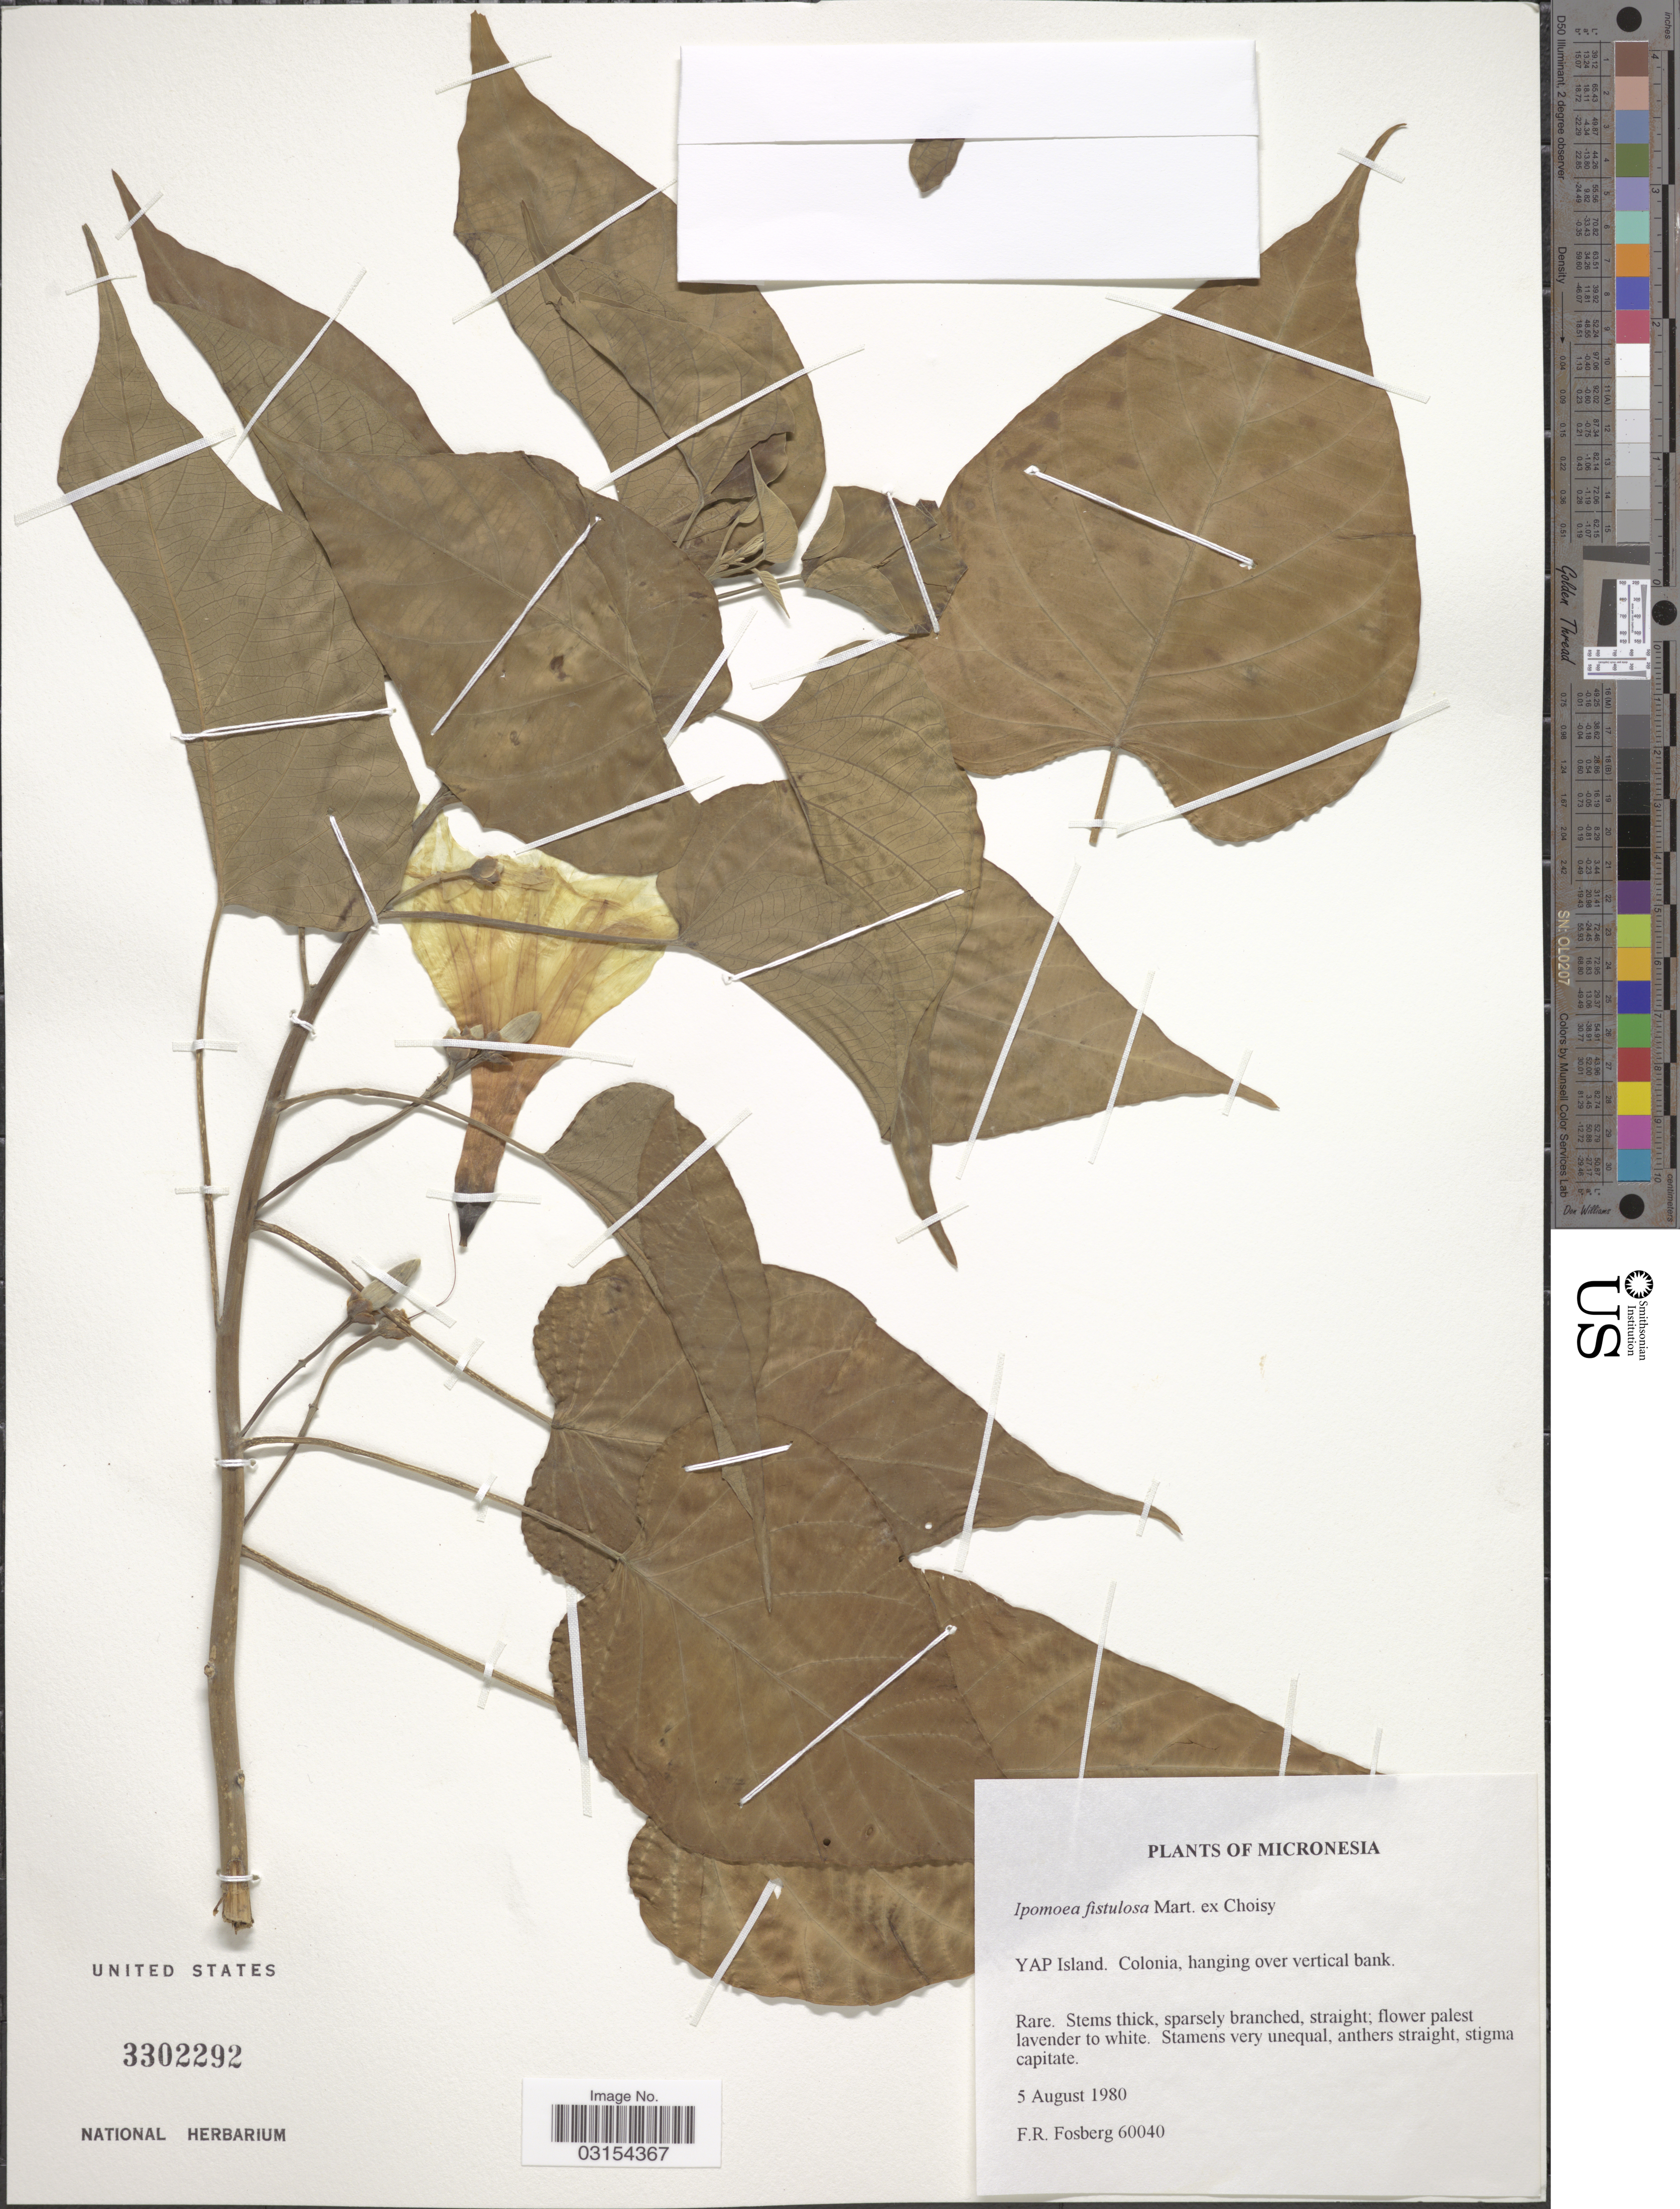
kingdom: Plantae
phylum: Tracheophyta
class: Magnoliopsida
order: Solanales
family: Convolvulaceae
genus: Ipomoea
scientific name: Ipomoea carnea subsp. fistulosa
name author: (Mart. ex Choisy) D.F. Austin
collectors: F. R. Fosberg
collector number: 60040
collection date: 1980-08-05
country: Micronesia, Federated States of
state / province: Yap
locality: Micronesia. Yap Island. Colonia, hanging over vertical bank.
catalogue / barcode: US 3302292